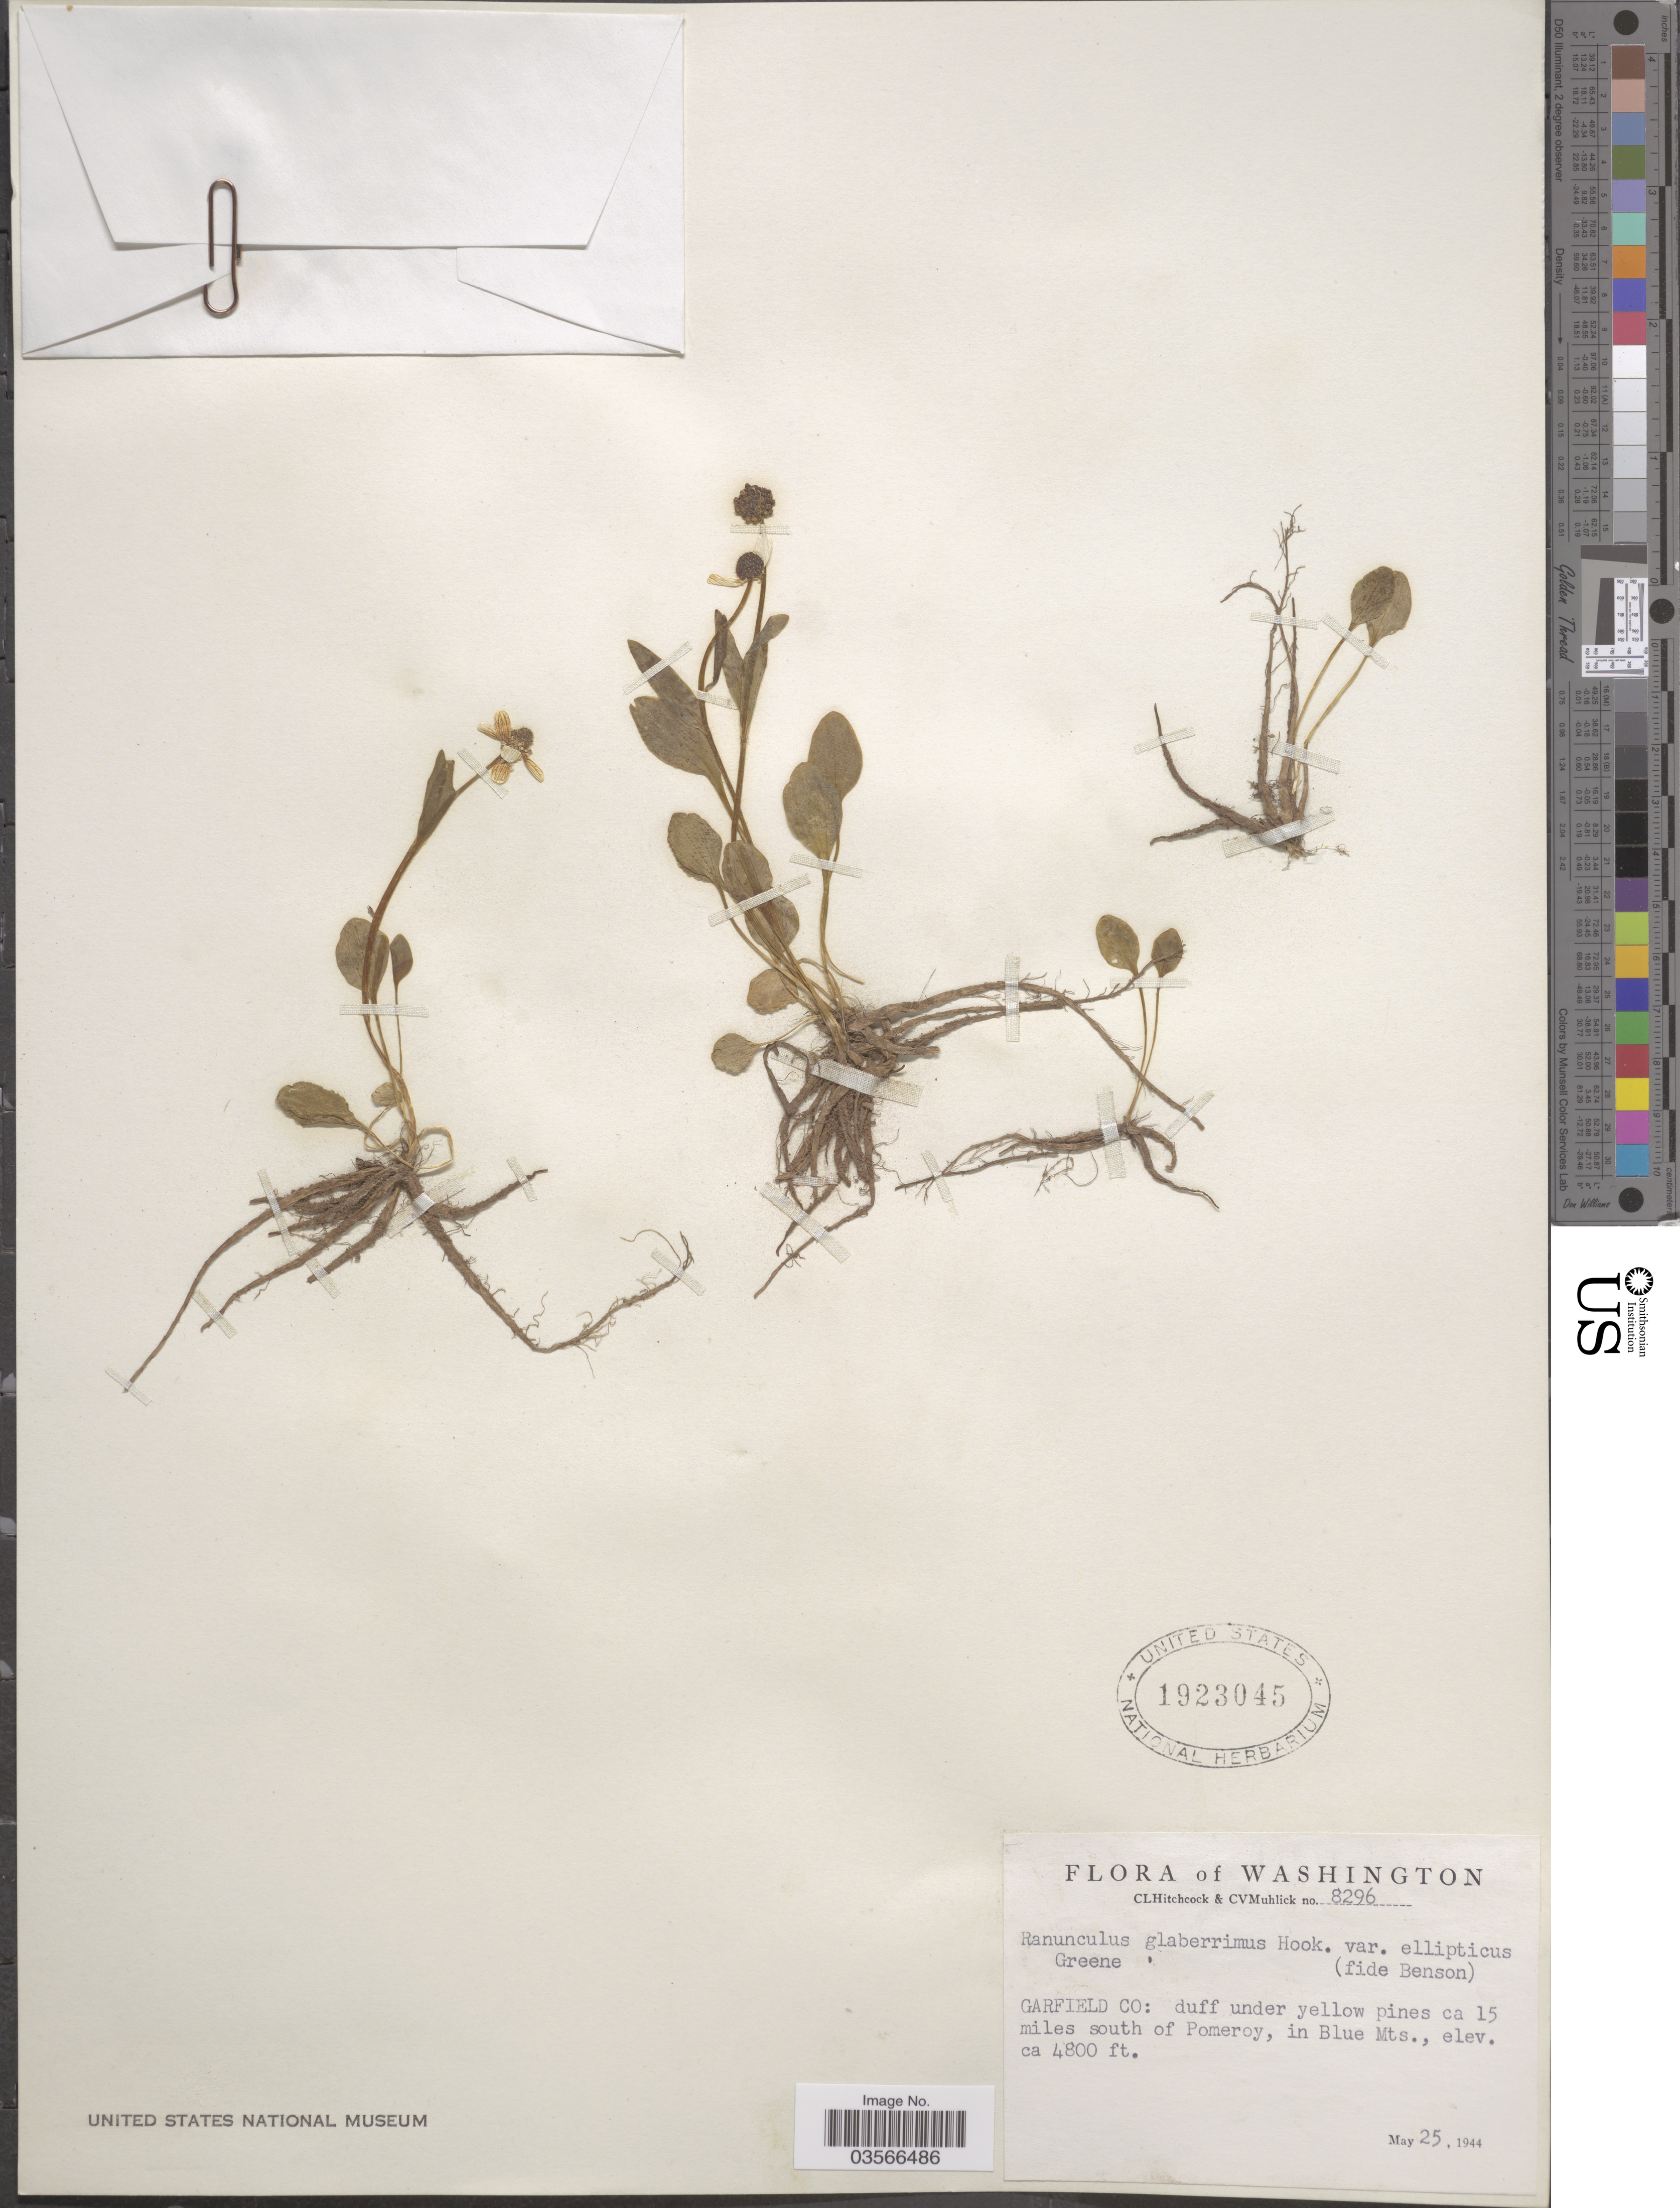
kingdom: Plantae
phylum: Tracheophyta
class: Magnoliopsida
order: Ranunculales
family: Ranunculaceae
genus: Ranunculus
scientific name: Ranunculus glaberrimus var. ellipticus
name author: (Greene) Greene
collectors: C. L. Hitchcock & C. V. Muhlick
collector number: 8296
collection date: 1944-05-25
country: United States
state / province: Washington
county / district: Garfield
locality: Garfield Co: duff under yellow pines ca 15 miles south of Pomeroy, in Blue Mts.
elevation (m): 1463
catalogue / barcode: US 1923045